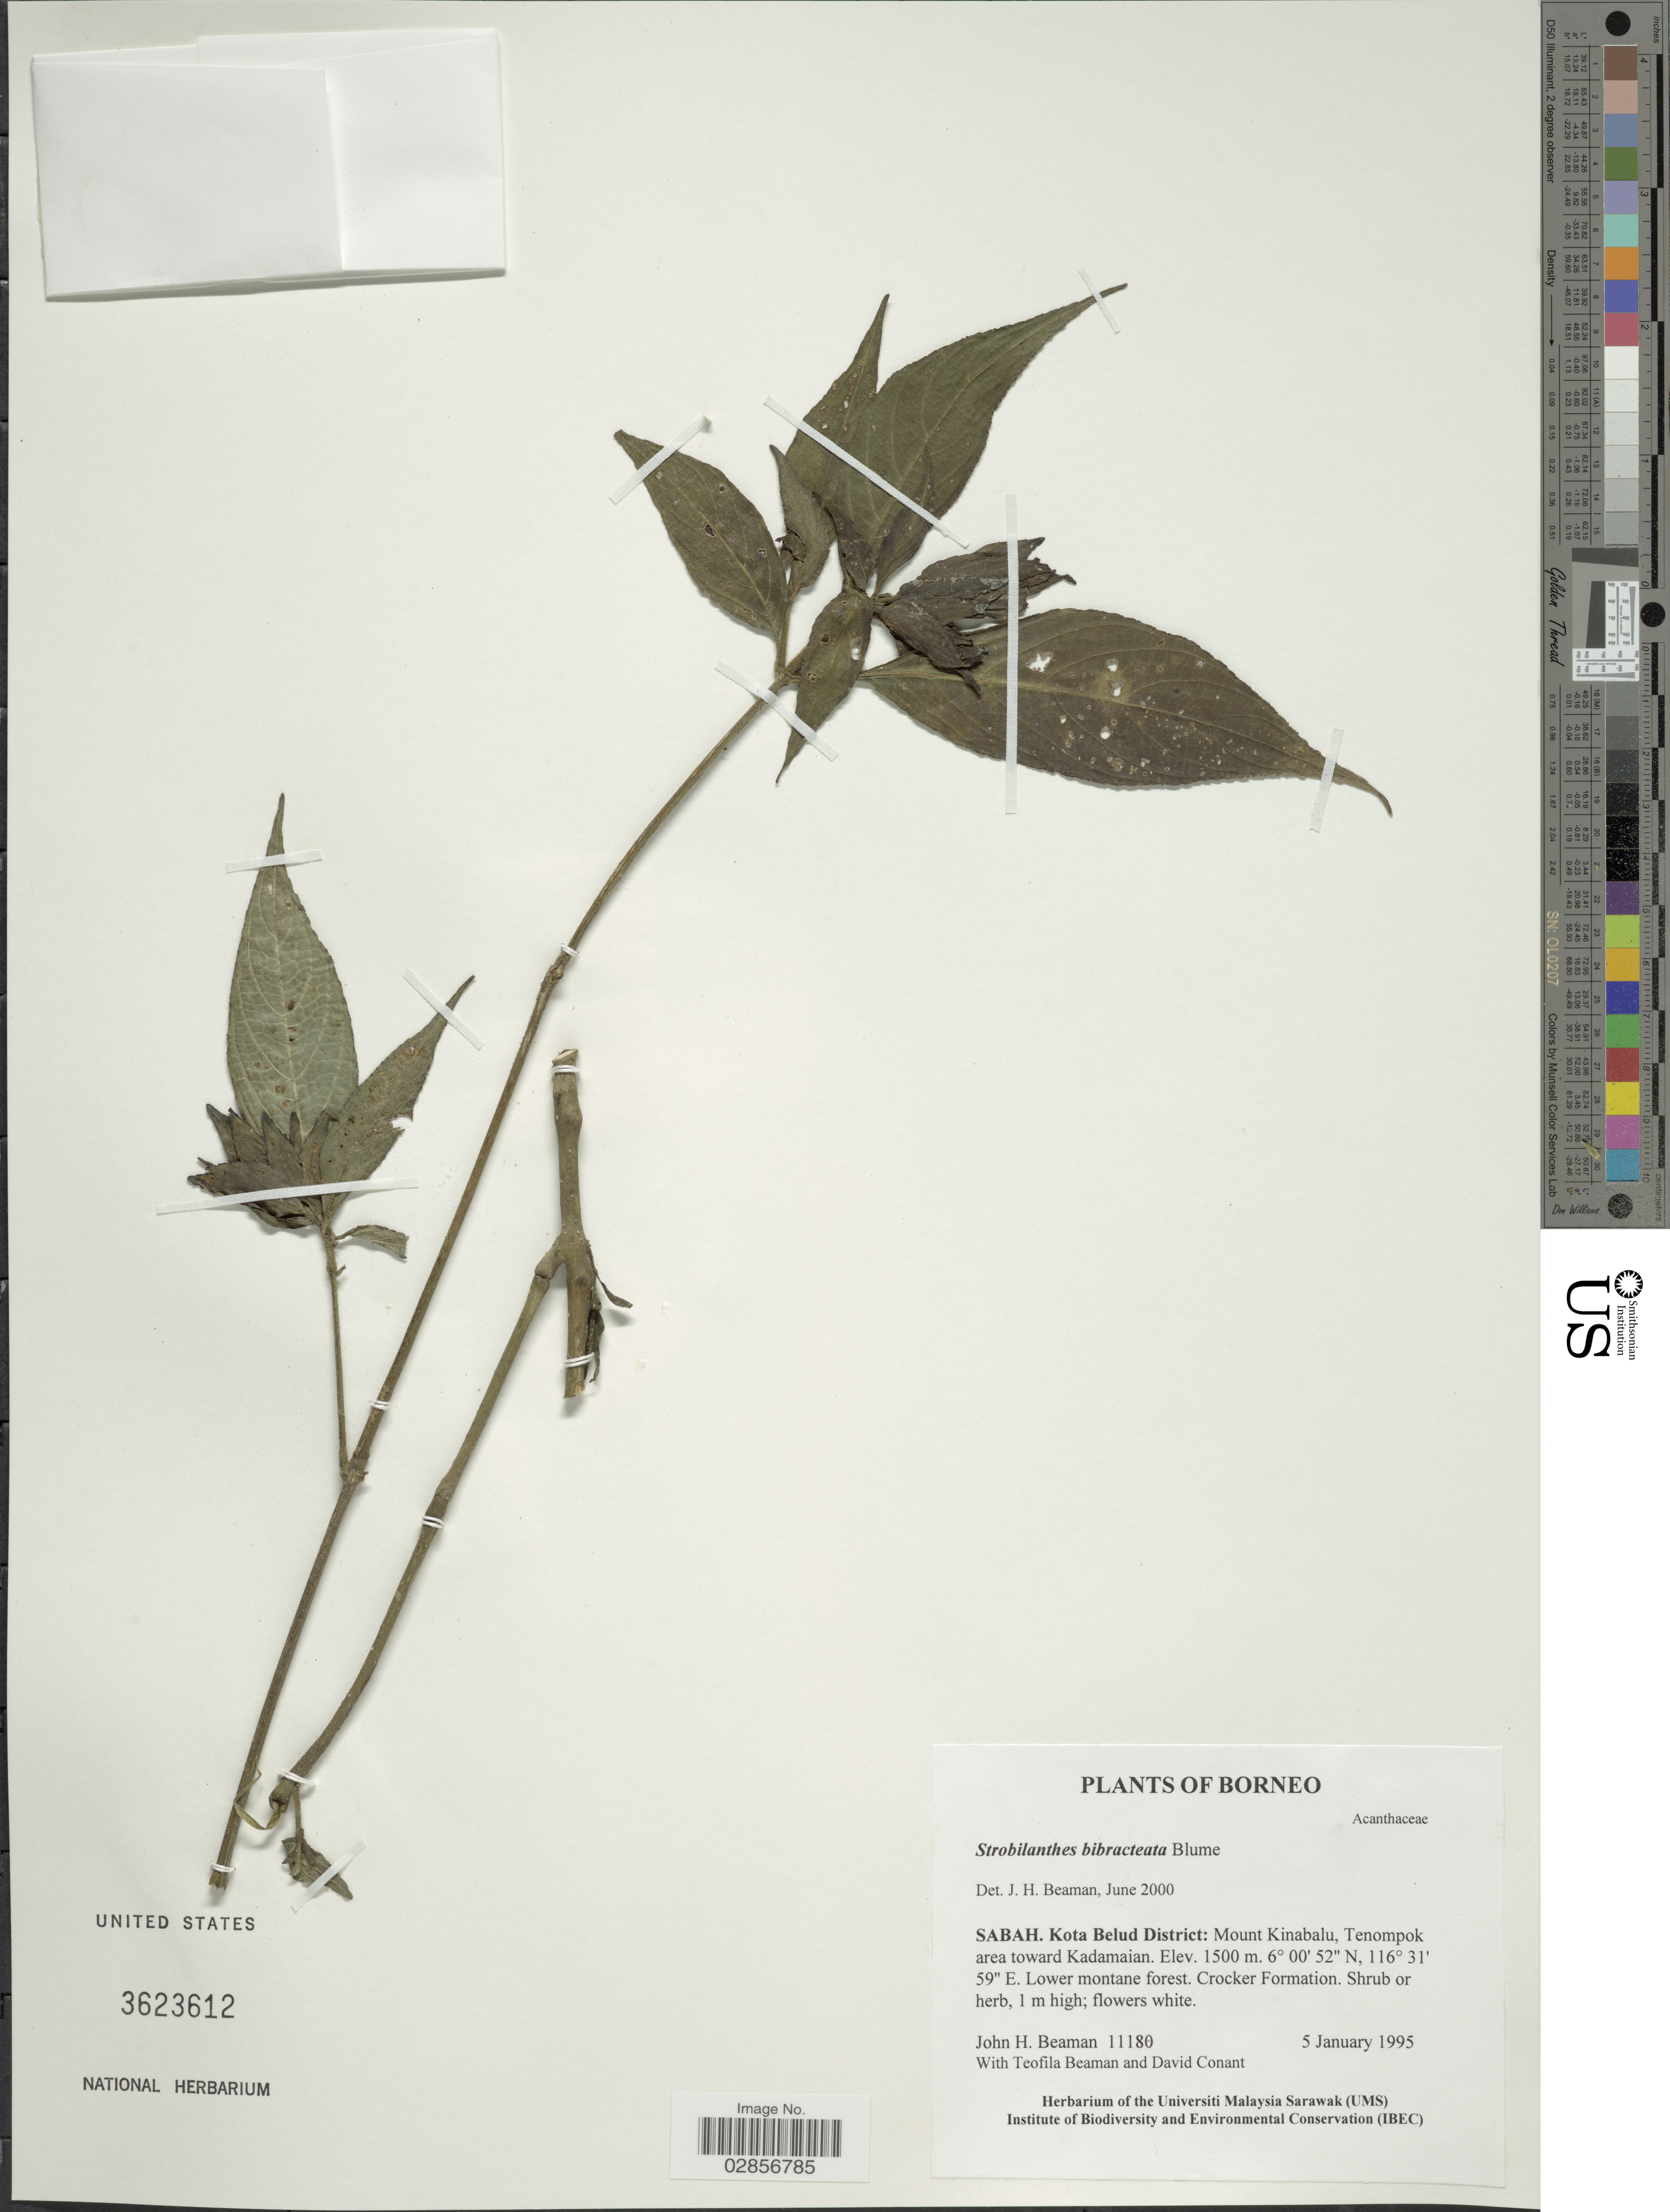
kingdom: Plantae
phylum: Tracheophyta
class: Magnoliopsida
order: Lamiales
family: Acanthaceae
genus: Strobilanthes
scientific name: Strobilanthes bibracteata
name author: Blume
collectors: J. H. Beaman, T. E. Beaman & D. Conant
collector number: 11180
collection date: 1995-01-05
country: Malaysia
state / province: Sabah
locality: Borneo. Kota Belud District: Mount Kinabalu, Tenompok area toward Kadamaian. Crocker Formation.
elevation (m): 1500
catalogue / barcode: US 3623612